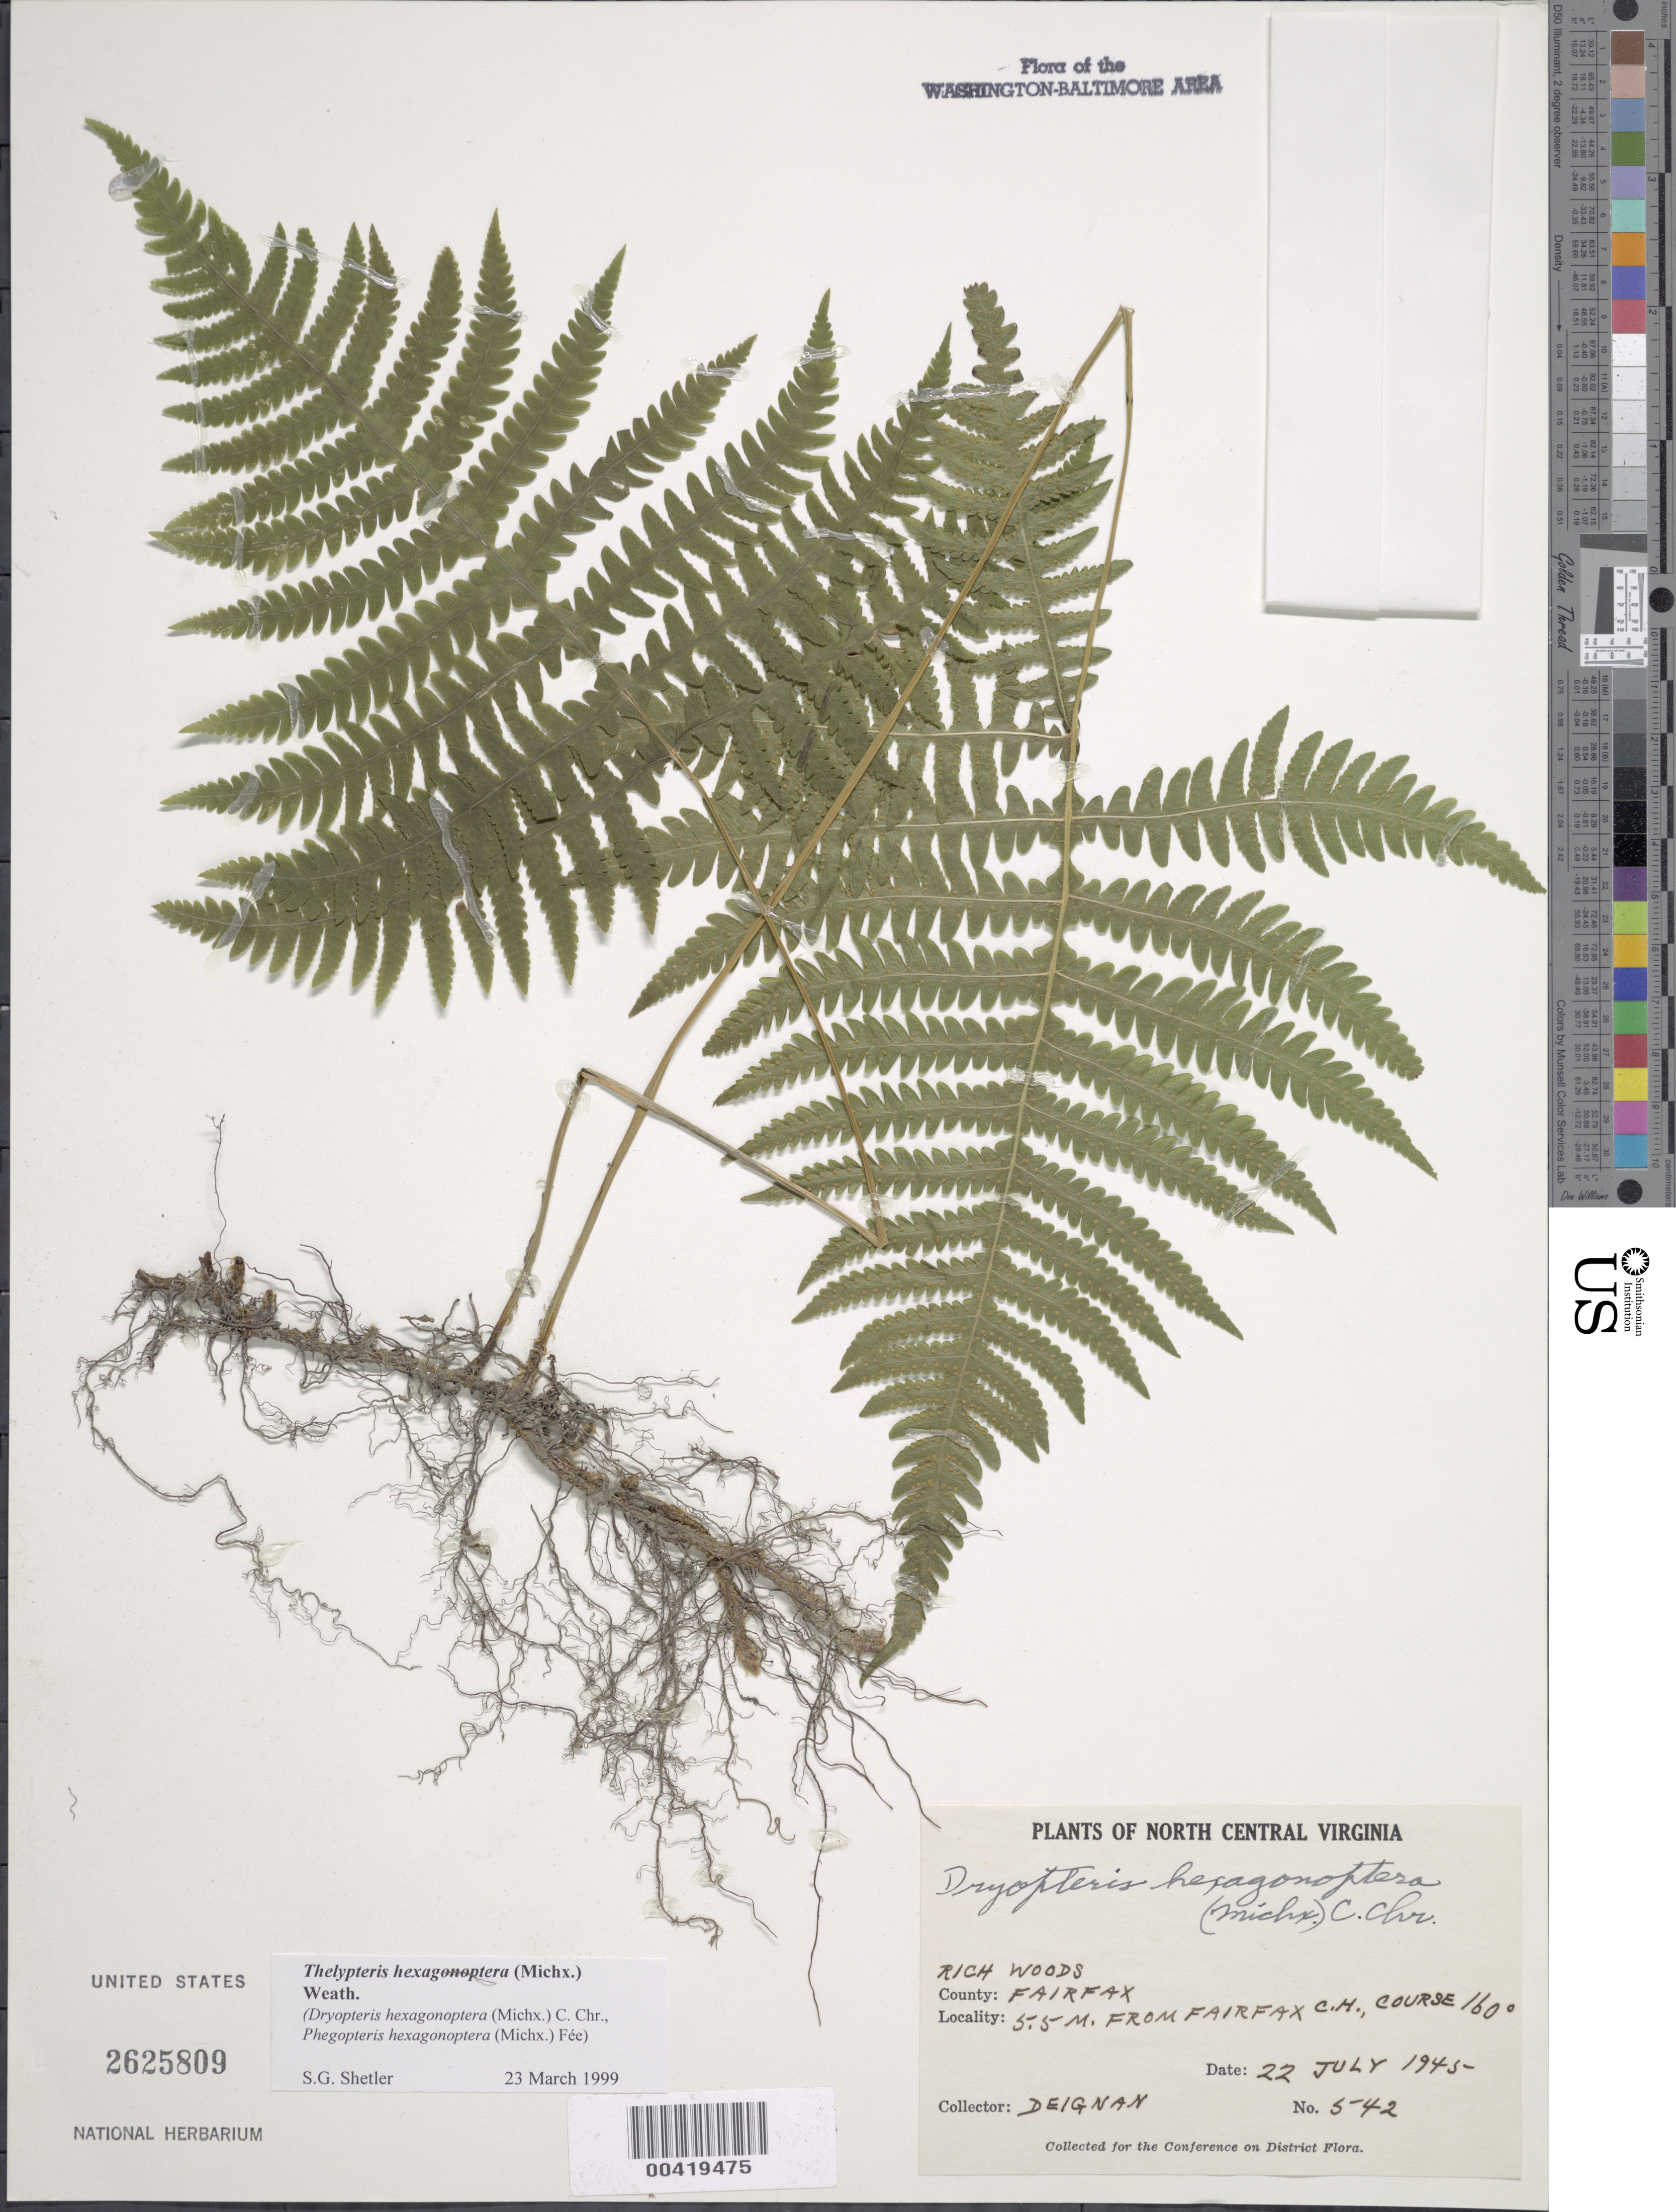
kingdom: Plantae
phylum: Tracheophyta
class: Polypodiopsida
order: Polypodiales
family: Thelypteridaceae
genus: Phegopteris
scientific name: Phegopteris hexagonoptera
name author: (Michx.) Fée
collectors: H. Deignan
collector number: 542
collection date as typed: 22 Jul 1945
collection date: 1945-07-22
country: United States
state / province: Virginia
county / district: Fairfax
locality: Fairfax Court House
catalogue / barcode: US 2625809